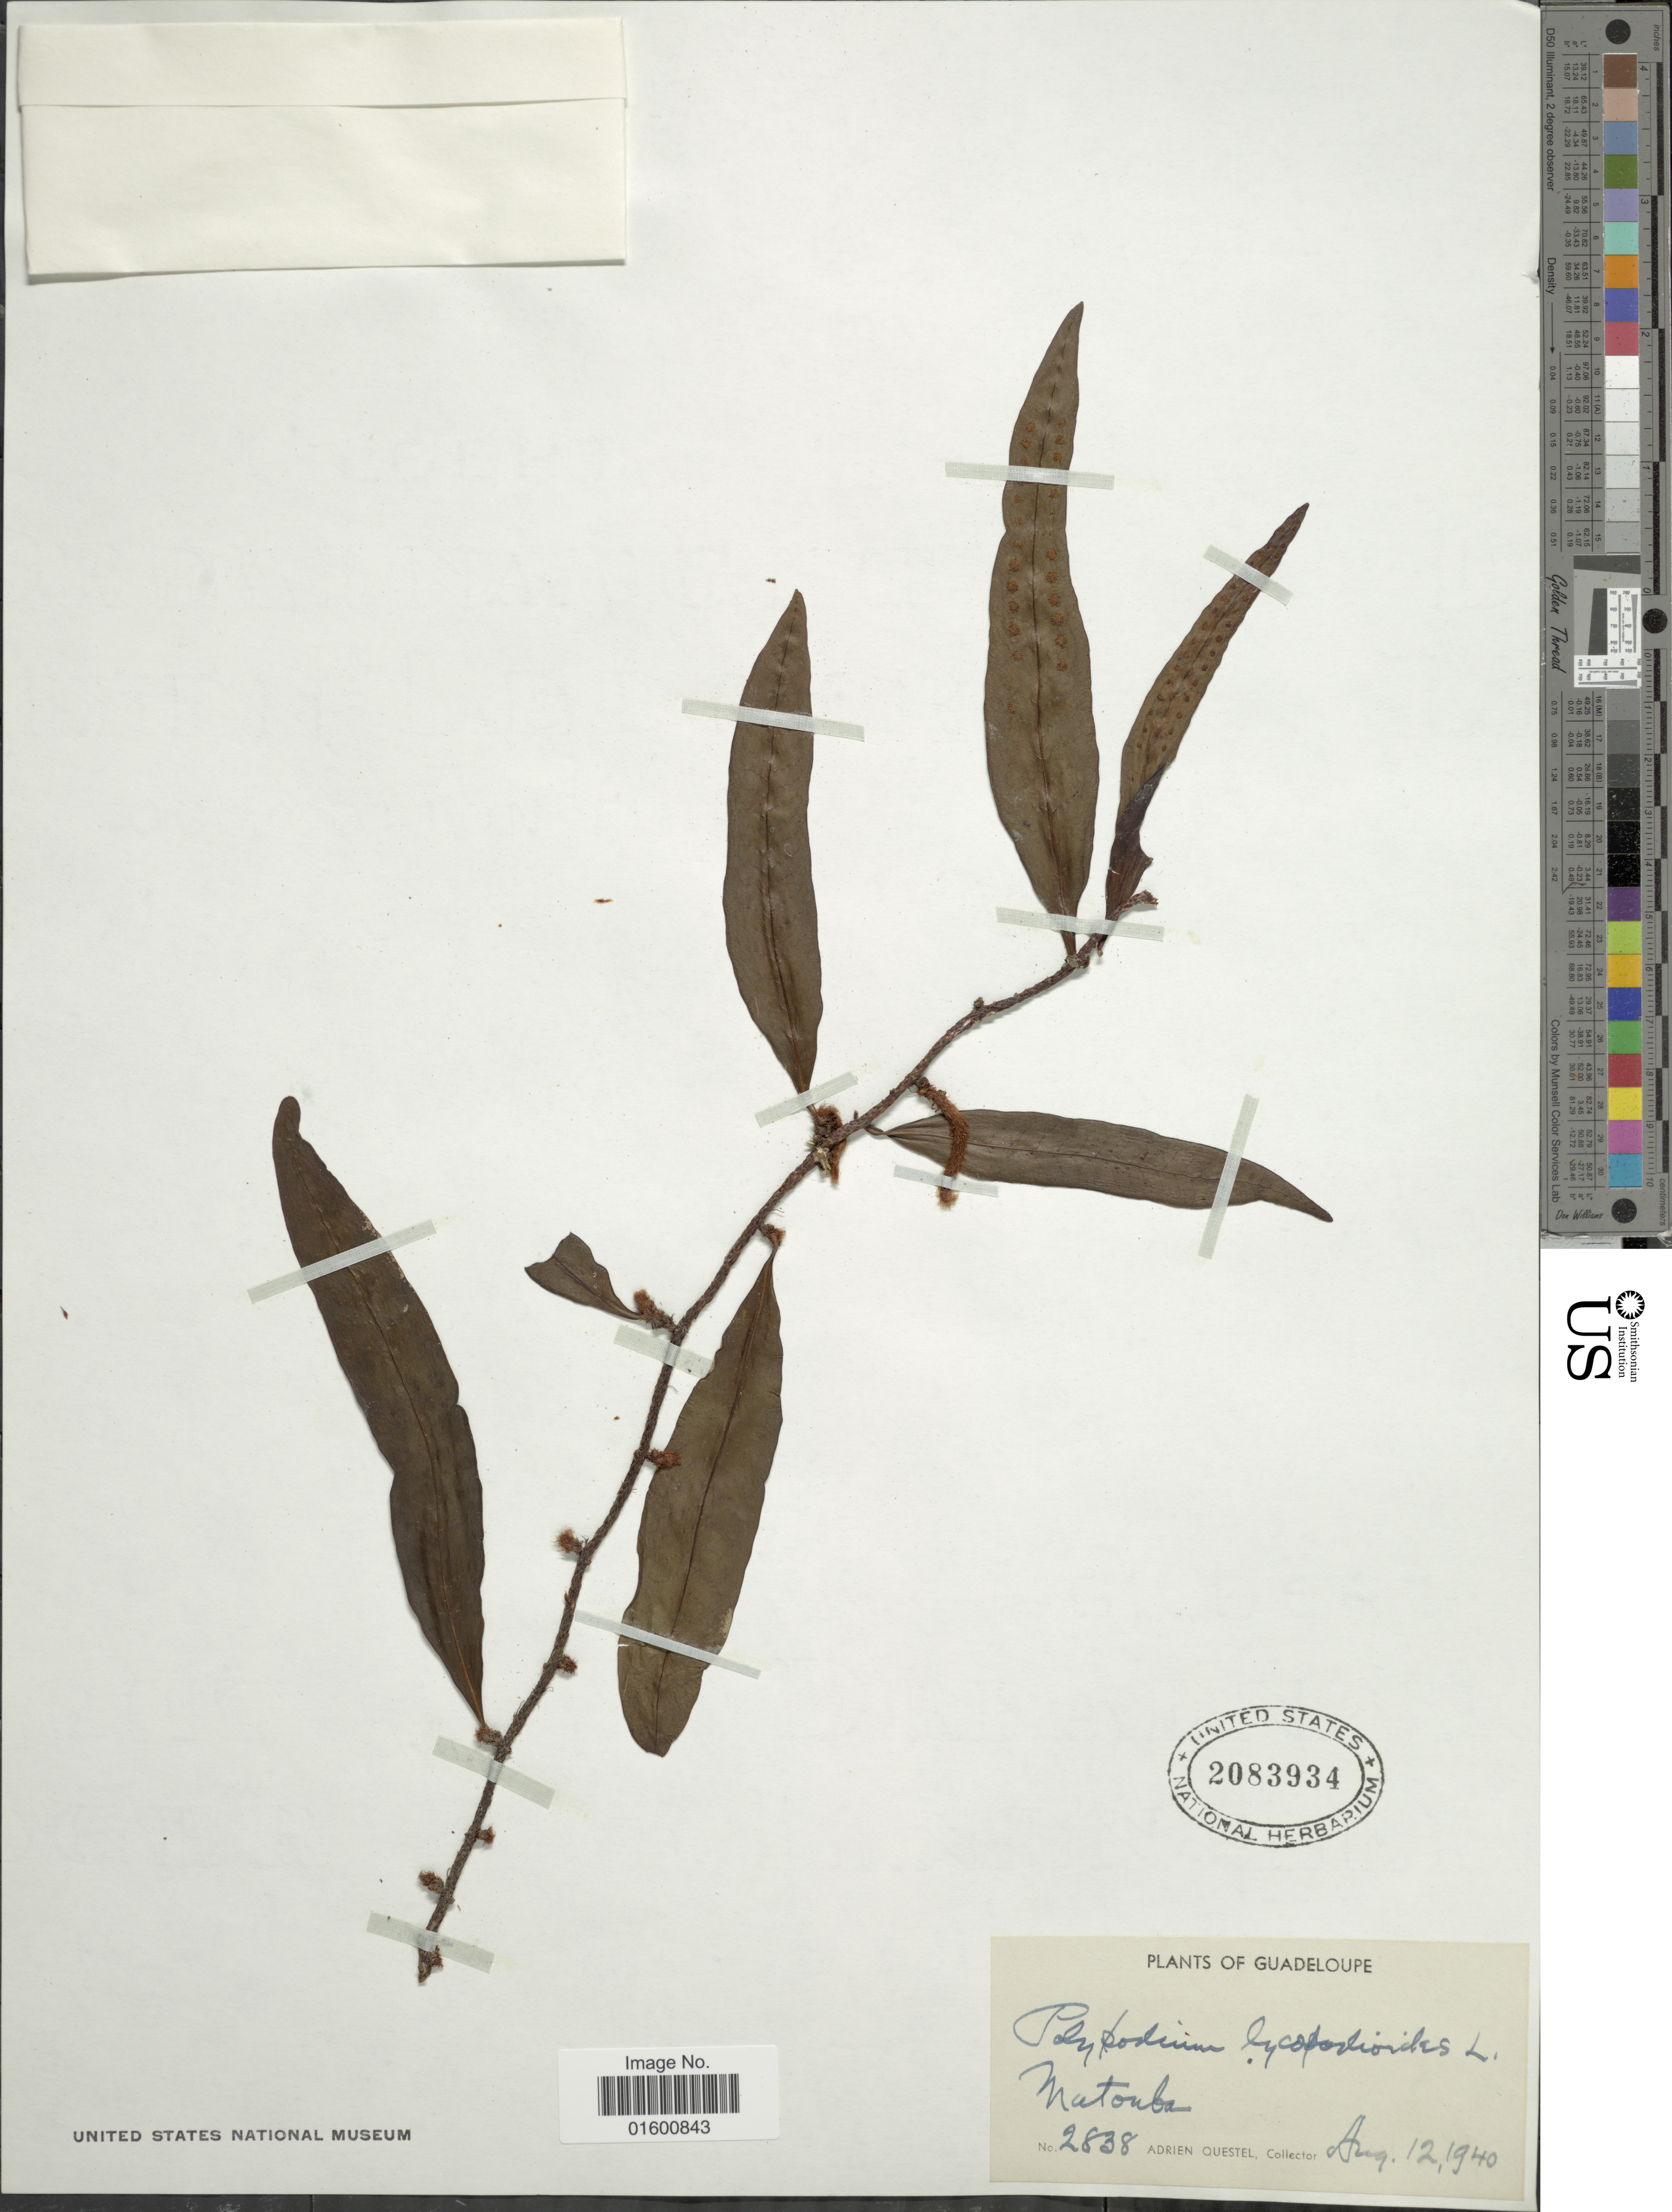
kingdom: Plantae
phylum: Tracheophyta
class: Polypodiopsida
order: Polypodiales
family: Polypodiaceae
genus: Microgramma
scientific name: Microgramma lycopodioides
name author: (L.) Copel.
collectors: A. Questel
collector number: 2838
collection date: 1940-08-12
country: Guadeloupe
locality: Matouba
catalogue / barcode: US 2083934